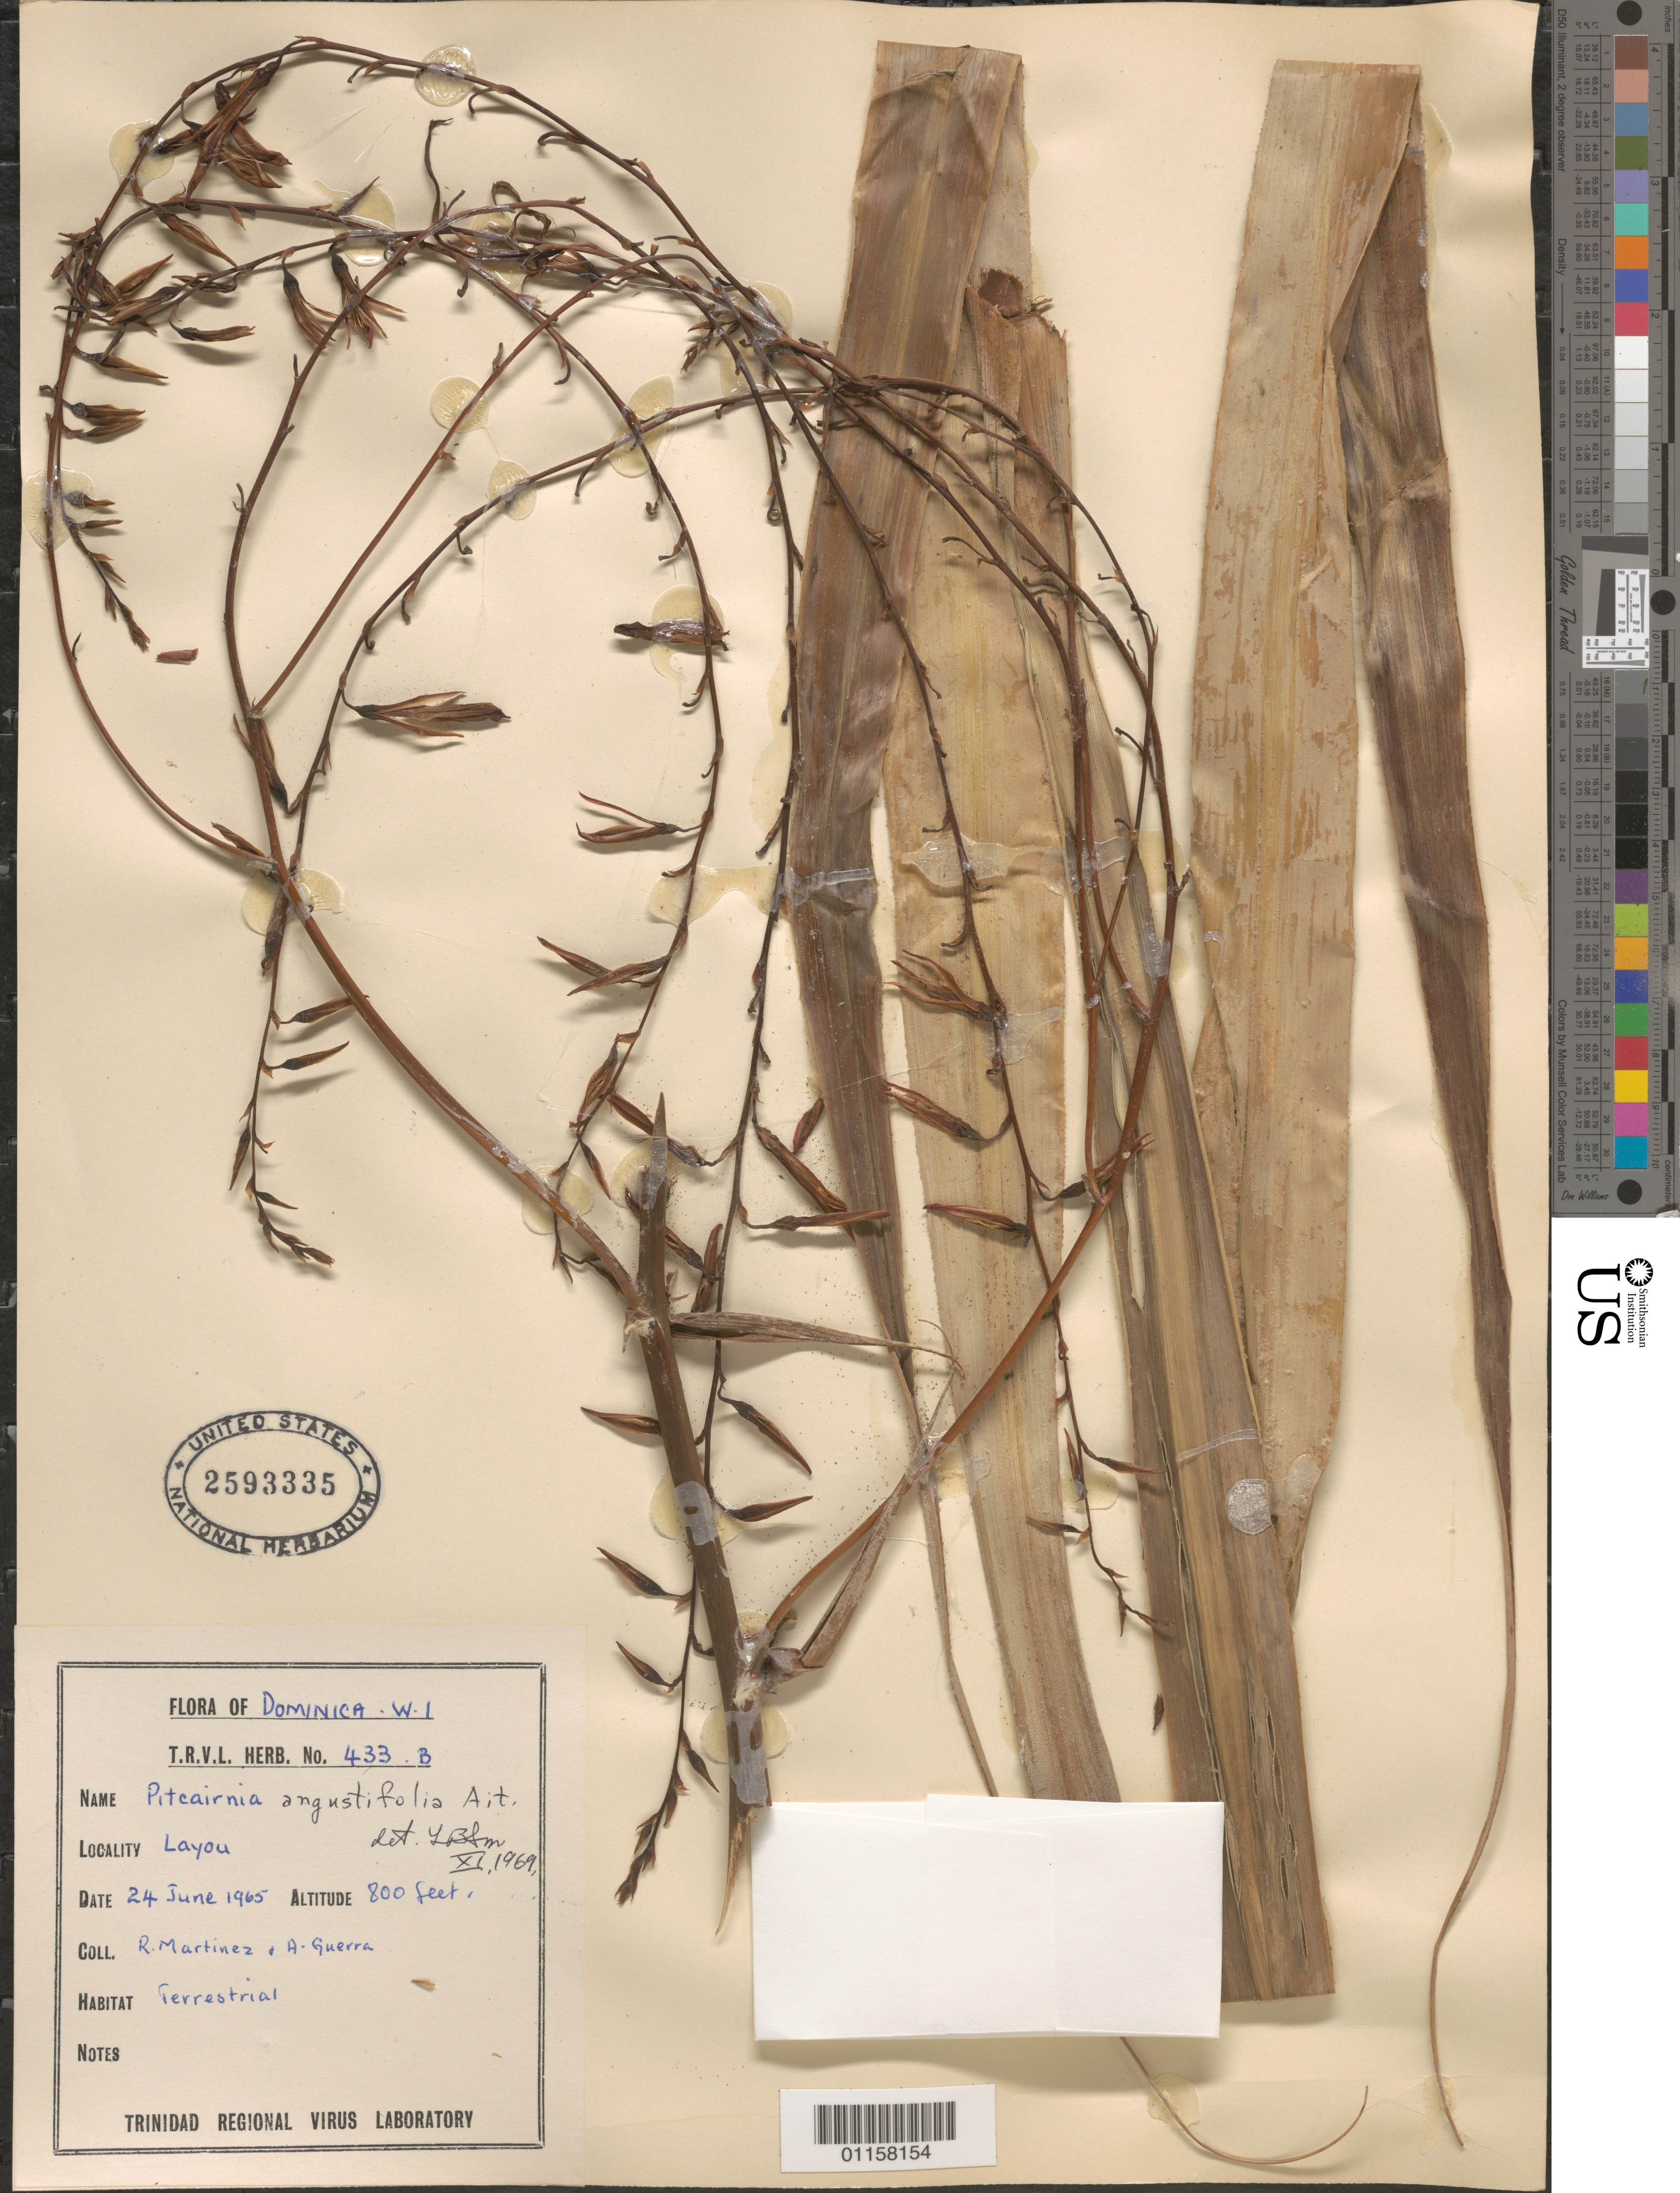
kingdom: Plantae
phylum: Tracheophyta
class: Liliopsida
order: Poales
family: Bromeliaceae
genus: Pitcairnia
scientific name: Pitcairnia angustifolia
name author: Sol. ex Aiton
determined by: Smith, Lyman B., (US), NMNH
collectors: R. Martinez & A. Guerra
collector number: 433 B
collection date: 1965-06-24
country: Dominica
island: Dominica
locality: Layou.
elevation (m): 244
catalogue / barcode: US 2593335